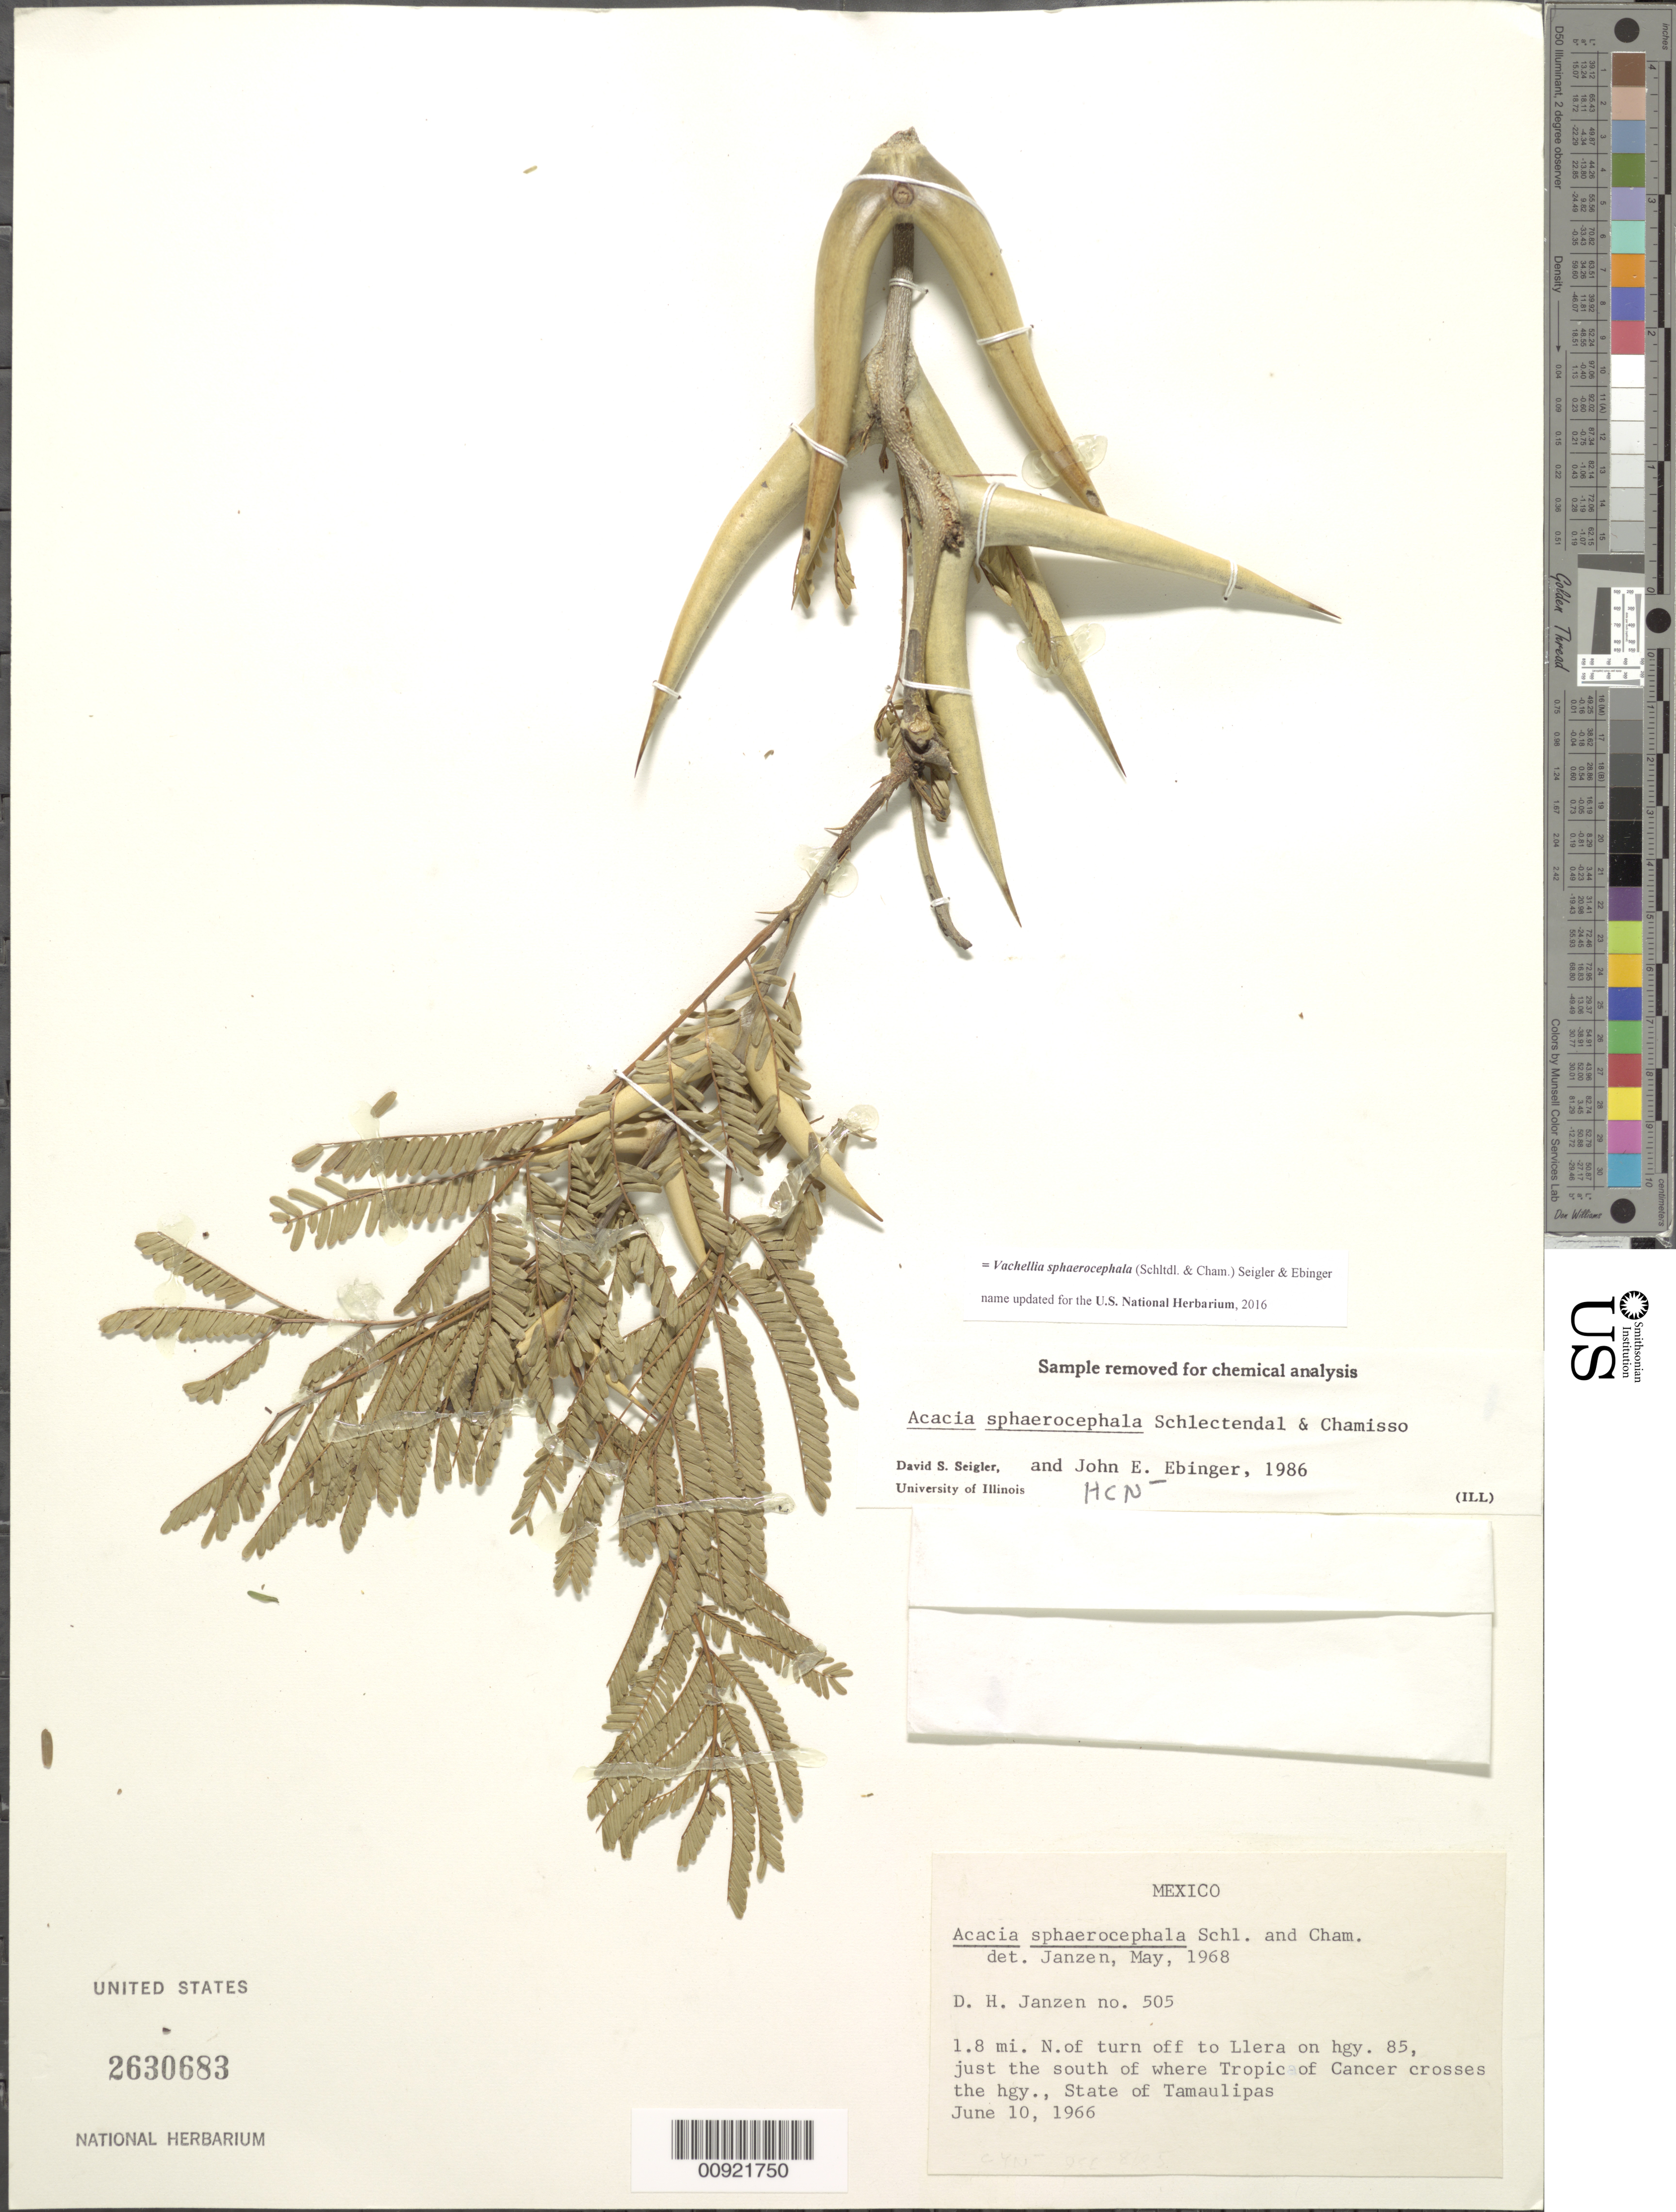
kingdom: Plantae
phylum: Tracheophyta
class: Magnoliopsida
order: Fabales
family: Fabaceae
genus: Vachellia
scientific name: Vachellia sphaerocephala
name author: (Cham. & Schltdl.) Seigler & Ebinger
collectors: D. Janzen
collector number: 505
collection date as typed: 10 Jun 1966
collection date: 1966-06-10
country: Mexico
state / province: Tamaulipas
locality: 1.8 mi. N of turn off to Llera on hwy. 85, just the south of where Tropic of Cancer crosses the hwy., State of Tamaulipas.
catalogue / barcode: US 2630683